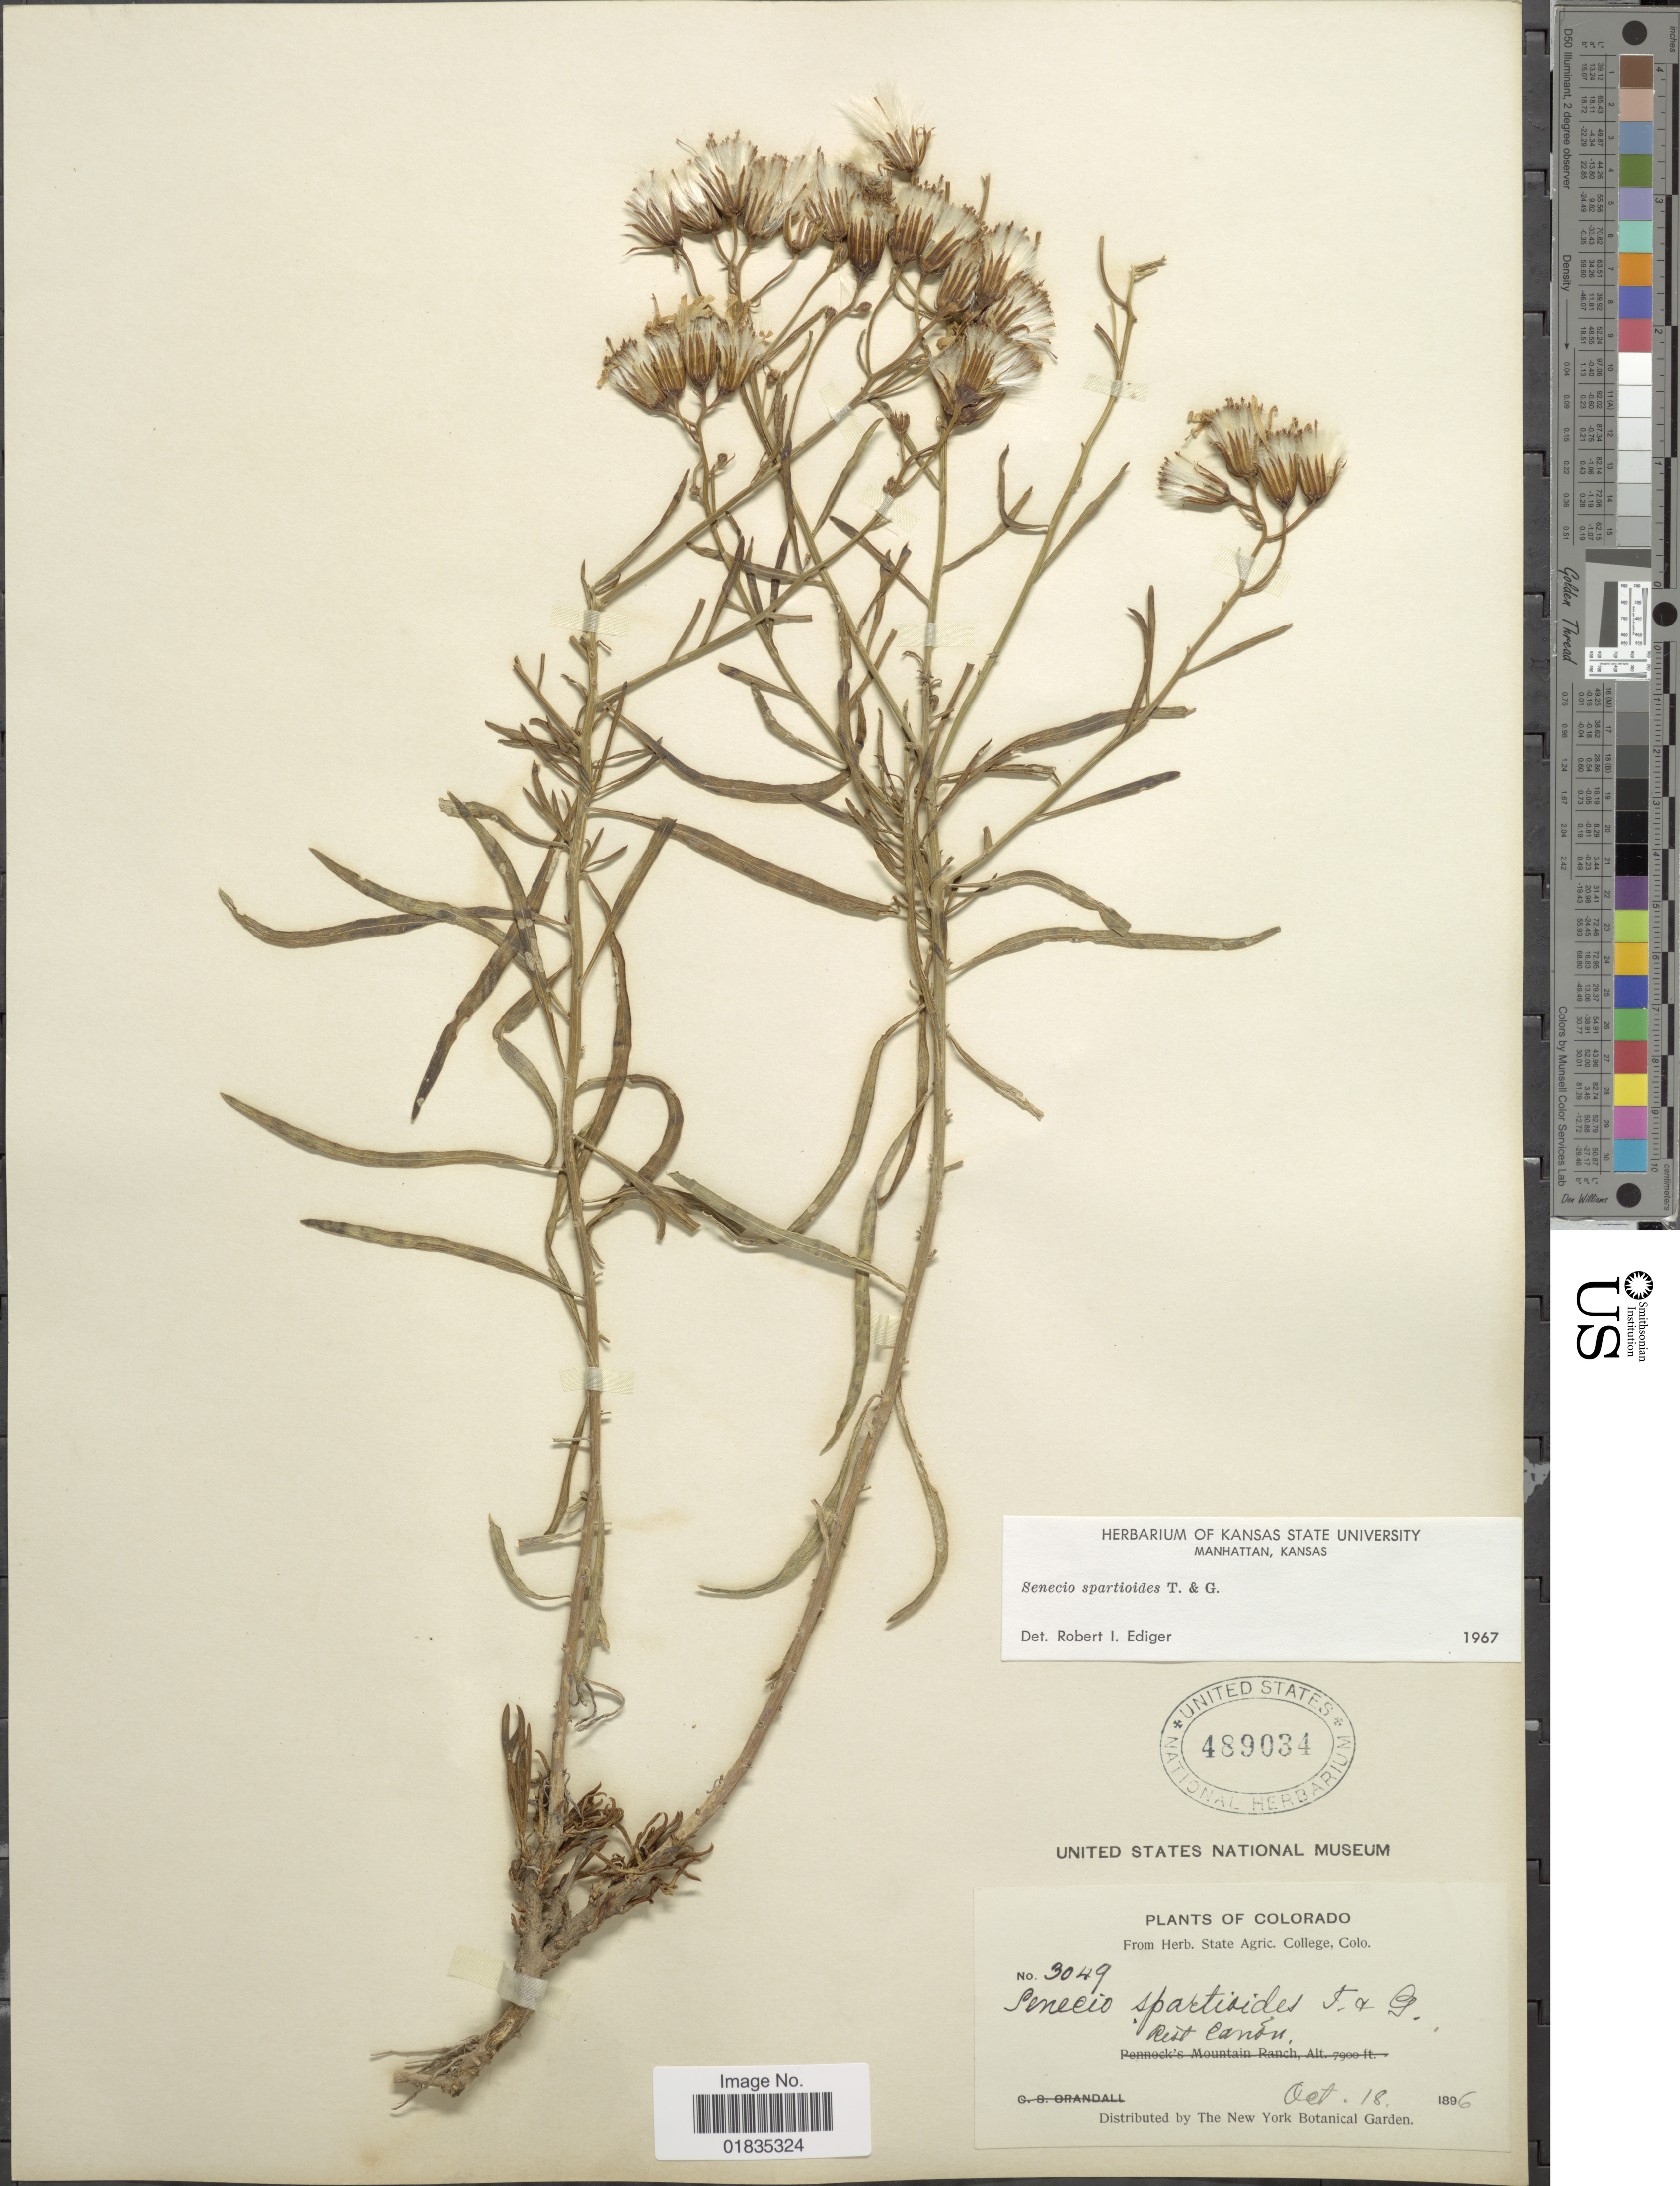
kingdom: Plantae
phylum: Tracheophyta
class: Magnoliopsida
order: Asterales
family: Asteraceae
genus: Senecio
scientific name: Senecio spartioides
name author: Torr. & A. Gray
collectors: ex herb. State Agric. College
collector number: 3049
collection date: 1896-10-18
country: United States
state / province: Colorado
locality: Rest. Cañon.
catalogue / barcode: US 489034